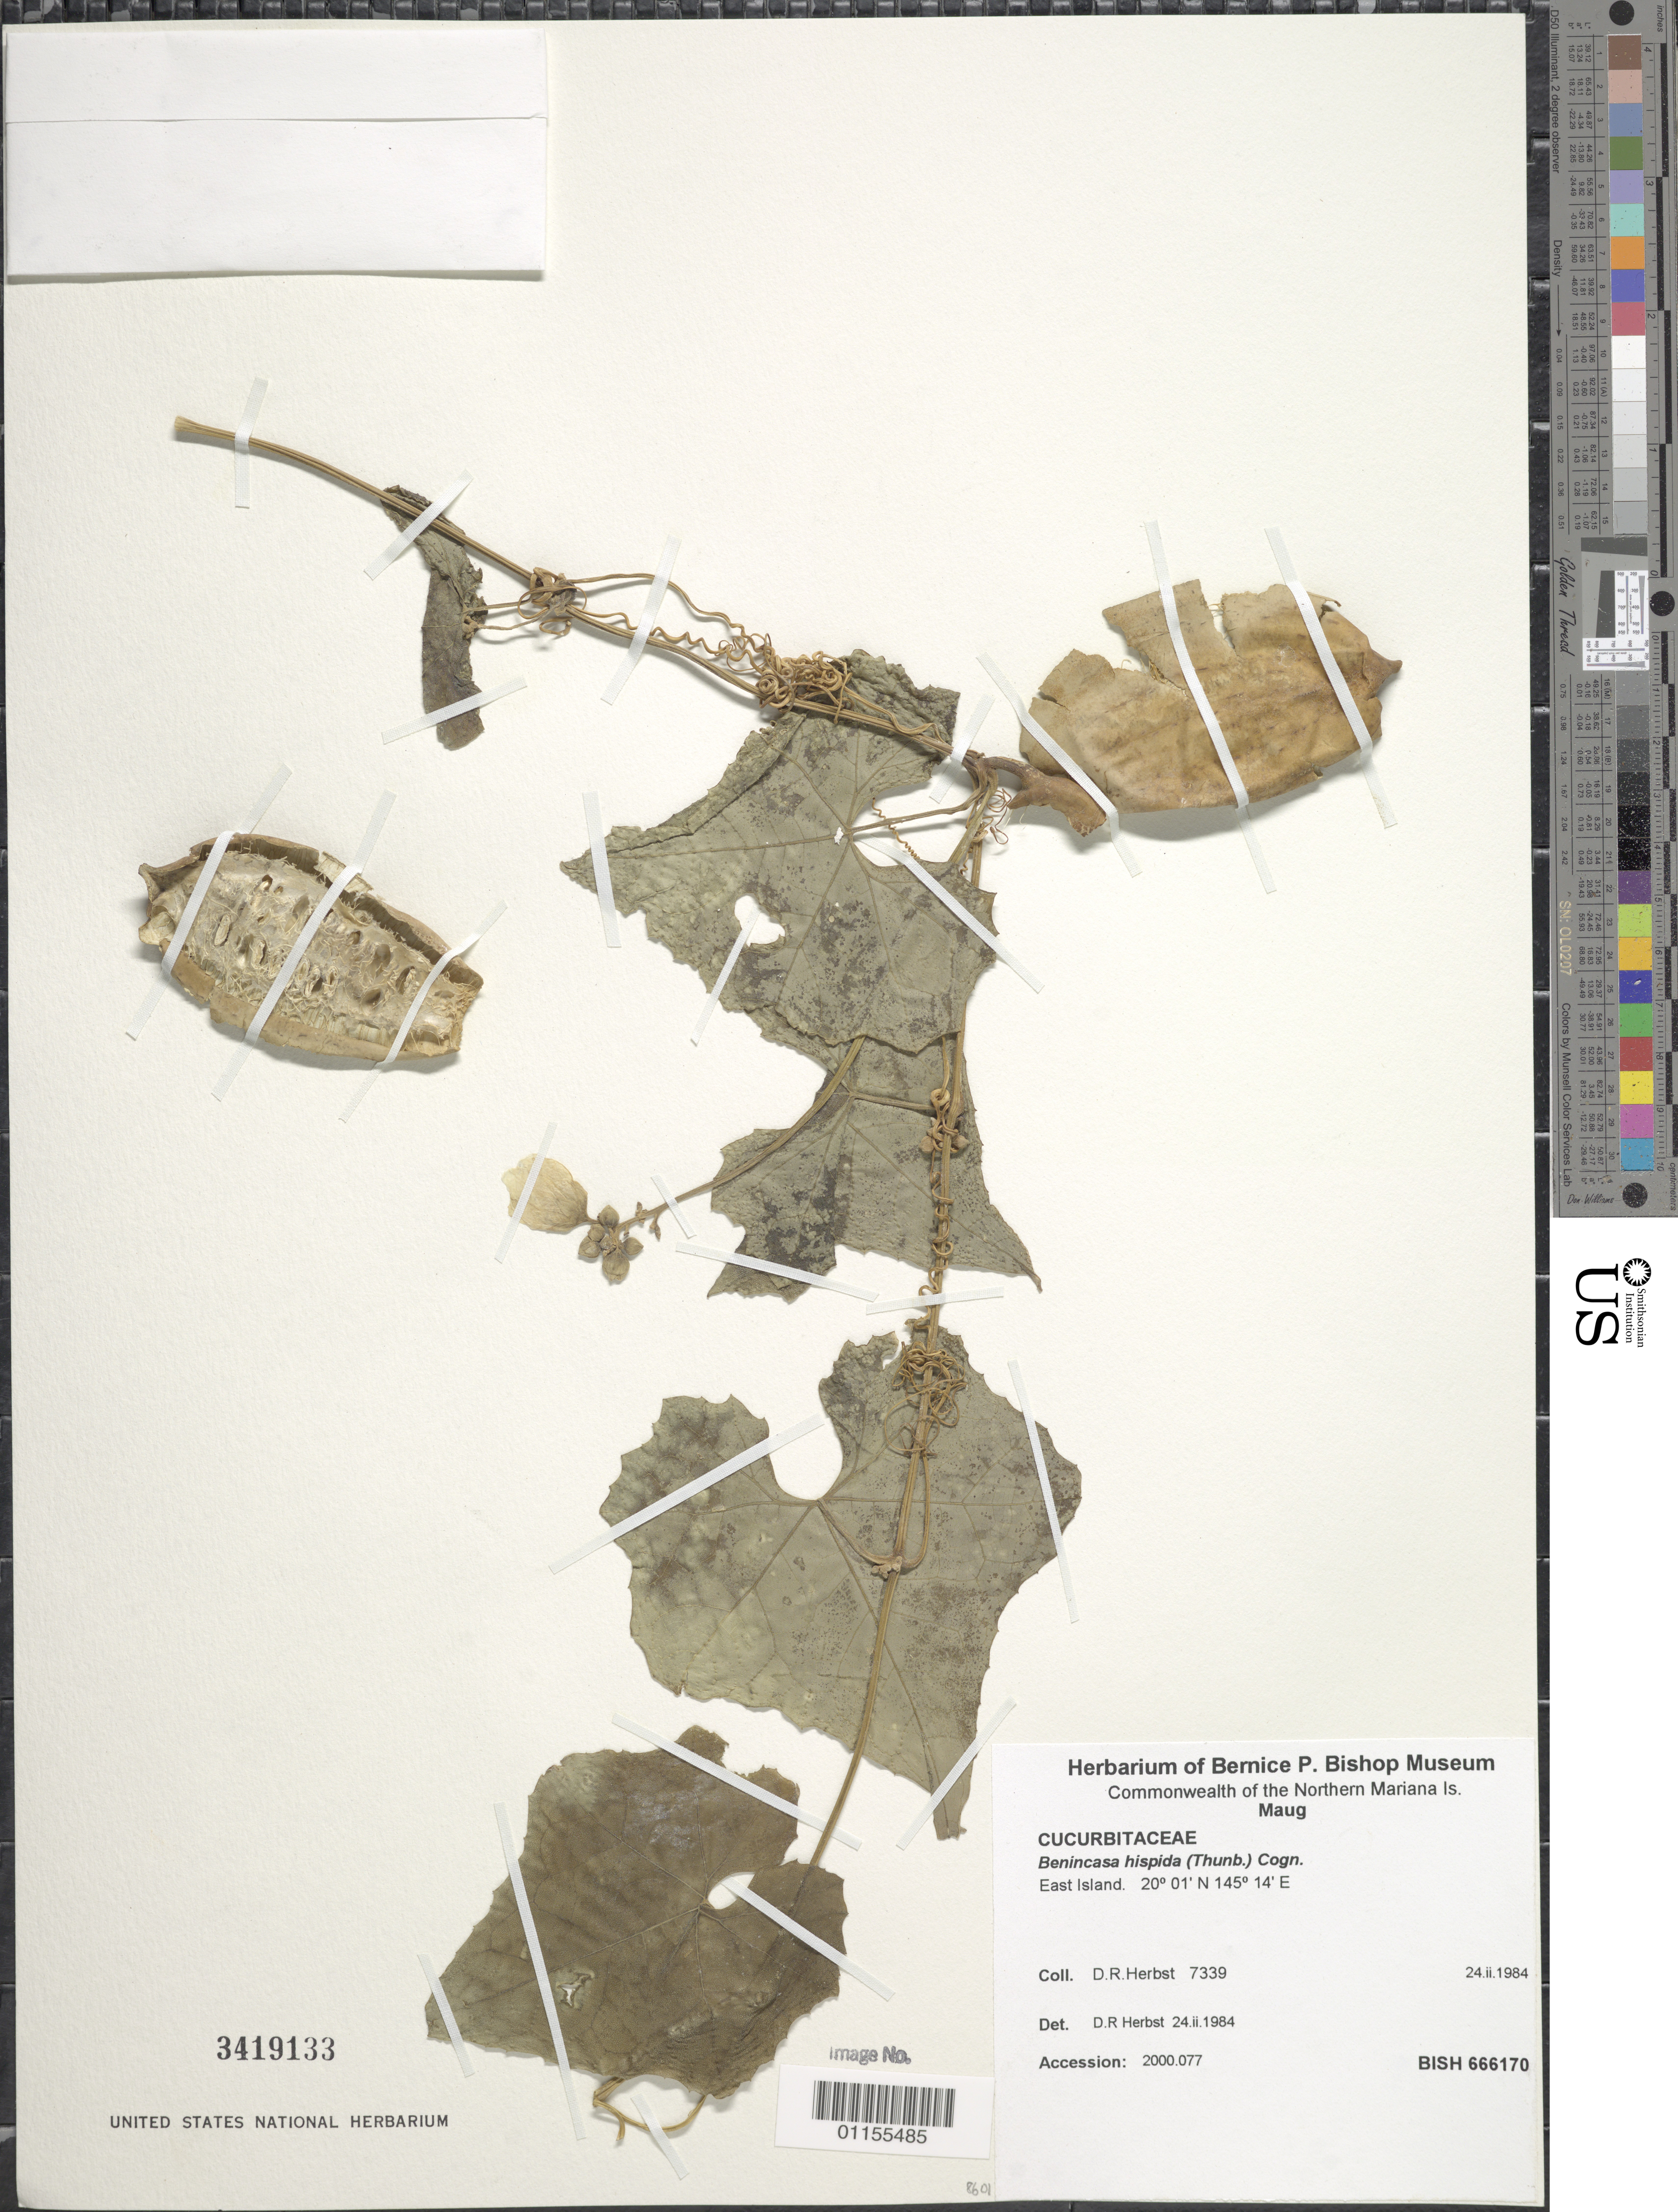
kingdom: Plantae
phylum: Tracheophyta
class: Magnoliopsida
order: Cucurbitales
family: Cucurbitaceae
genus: Luffa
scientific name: Luffa sp.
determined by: Nee, Michael H.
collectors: D. R. Herbst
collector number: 7339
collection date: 1984-02-24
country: Northern Mariana Islands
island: East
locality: East Island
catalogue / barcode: US 3419133